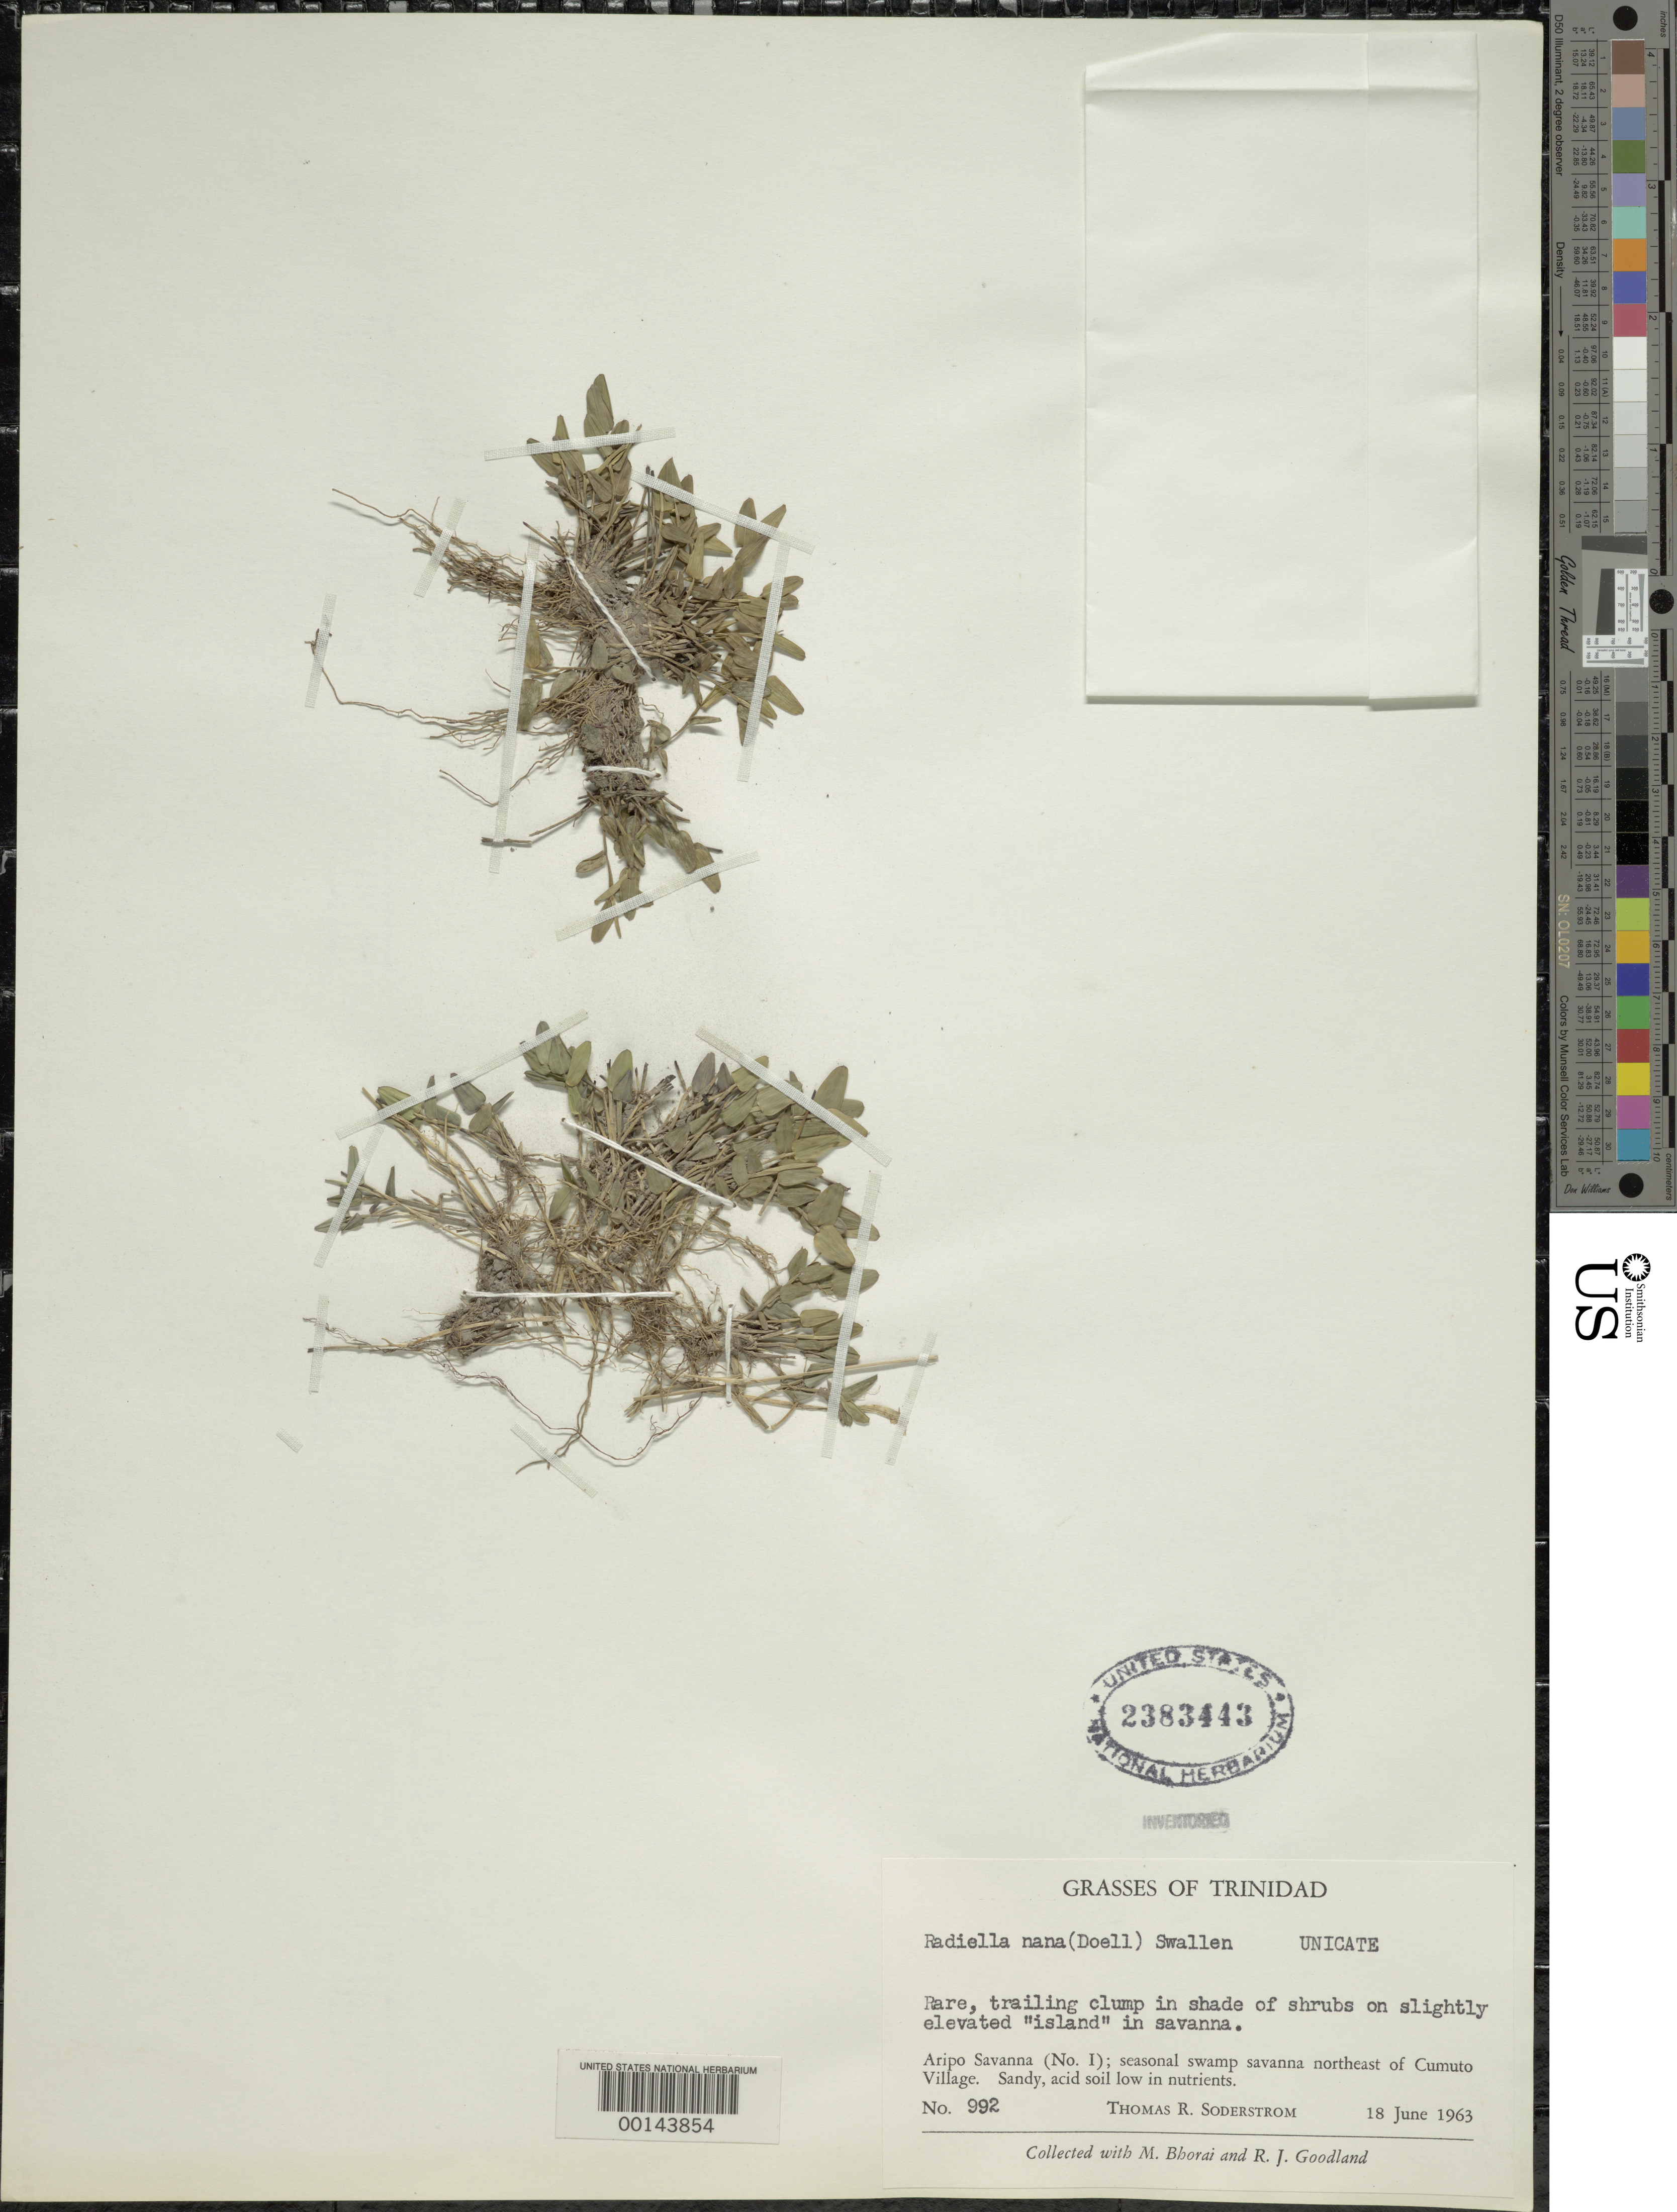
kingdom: Plantae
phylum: Tracheophyta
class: Liliopsida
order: Poales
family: Poaceae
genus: Raddiella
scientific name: Raddiella esenbeckii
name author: (Steud.) C. E. Calderón & Soderstr.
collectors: T. R. Soderstrom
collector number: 992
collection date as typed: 18 Jun 1963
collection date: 1963-06-18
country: Trinidad and Tobago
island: Trinidad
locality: Aripo savanna, cumuto village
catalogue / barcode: US 2383443